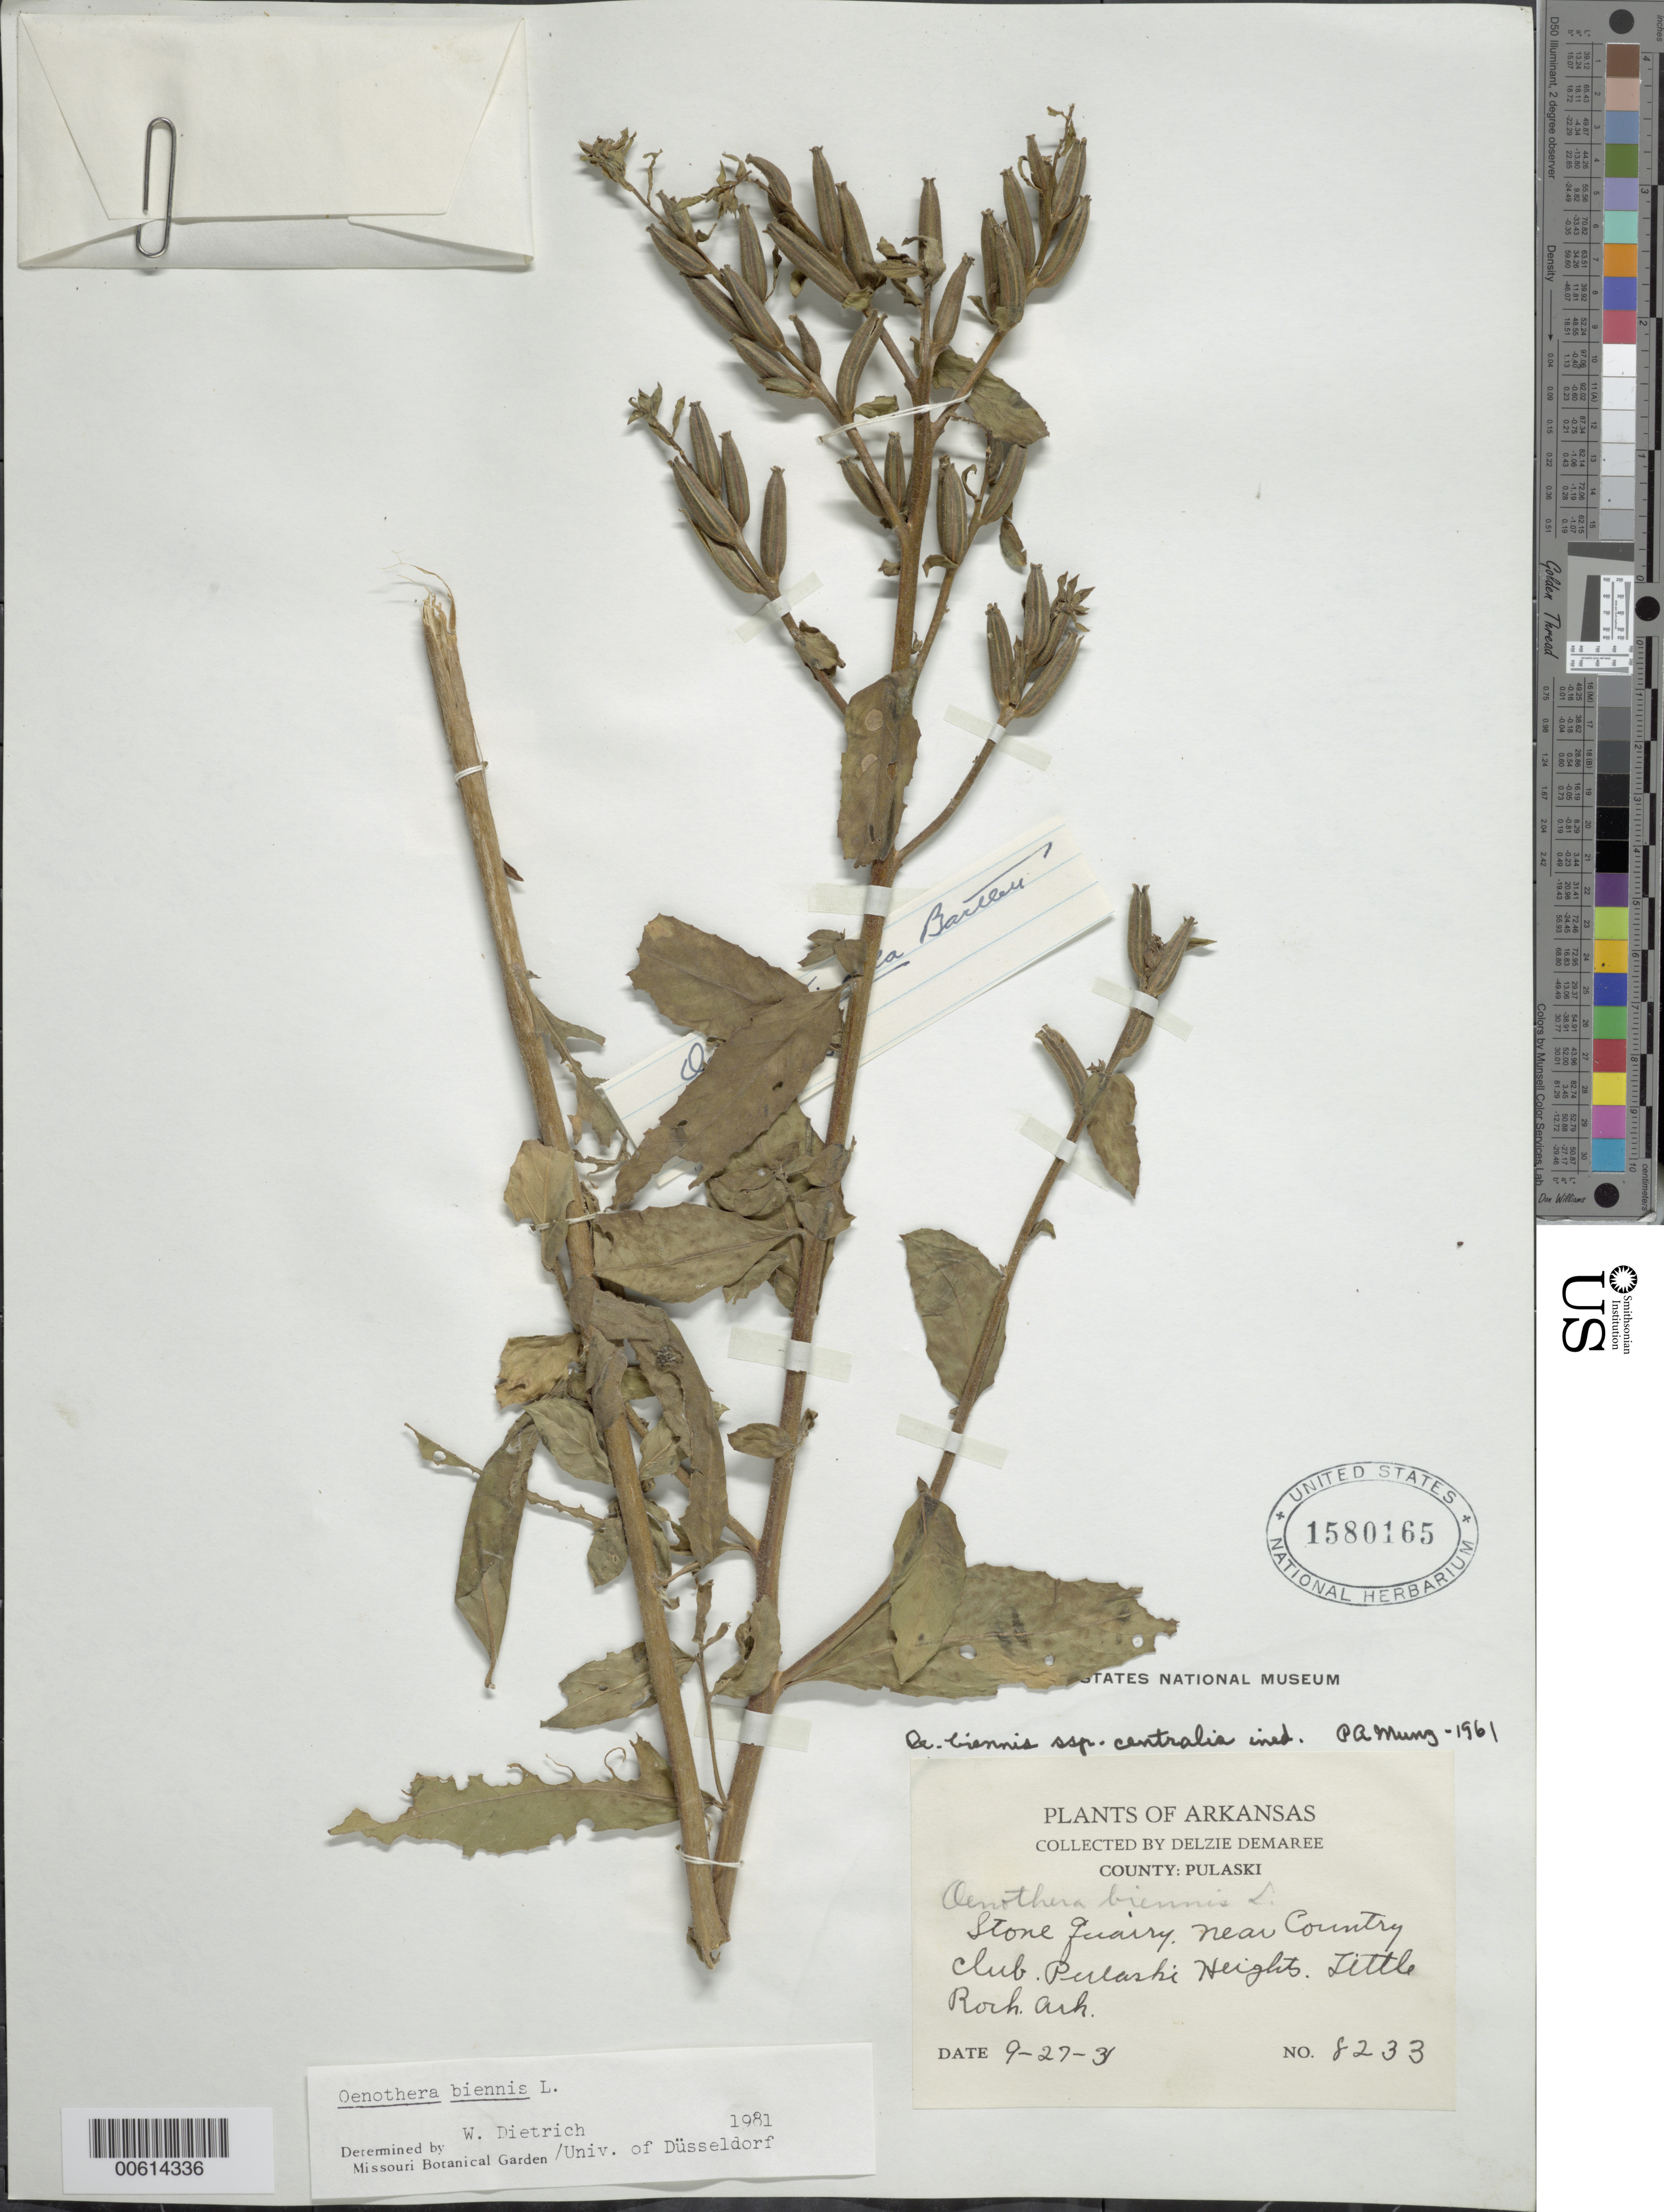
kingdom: Plantae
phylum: Tracheophyta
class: Magnoliopsida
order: Myrtales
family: Onagraceae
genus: Oenothera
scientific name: Oenothera biennis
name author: L.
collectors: D. Demaree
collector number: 8233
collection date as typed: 27 Sep 1931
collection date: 1931-09-27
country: United States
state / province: Arkansas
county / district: Pulaski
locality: Near Country Club, Pulaski Heights, Little Rock, Ark.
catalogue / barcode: US 1580165